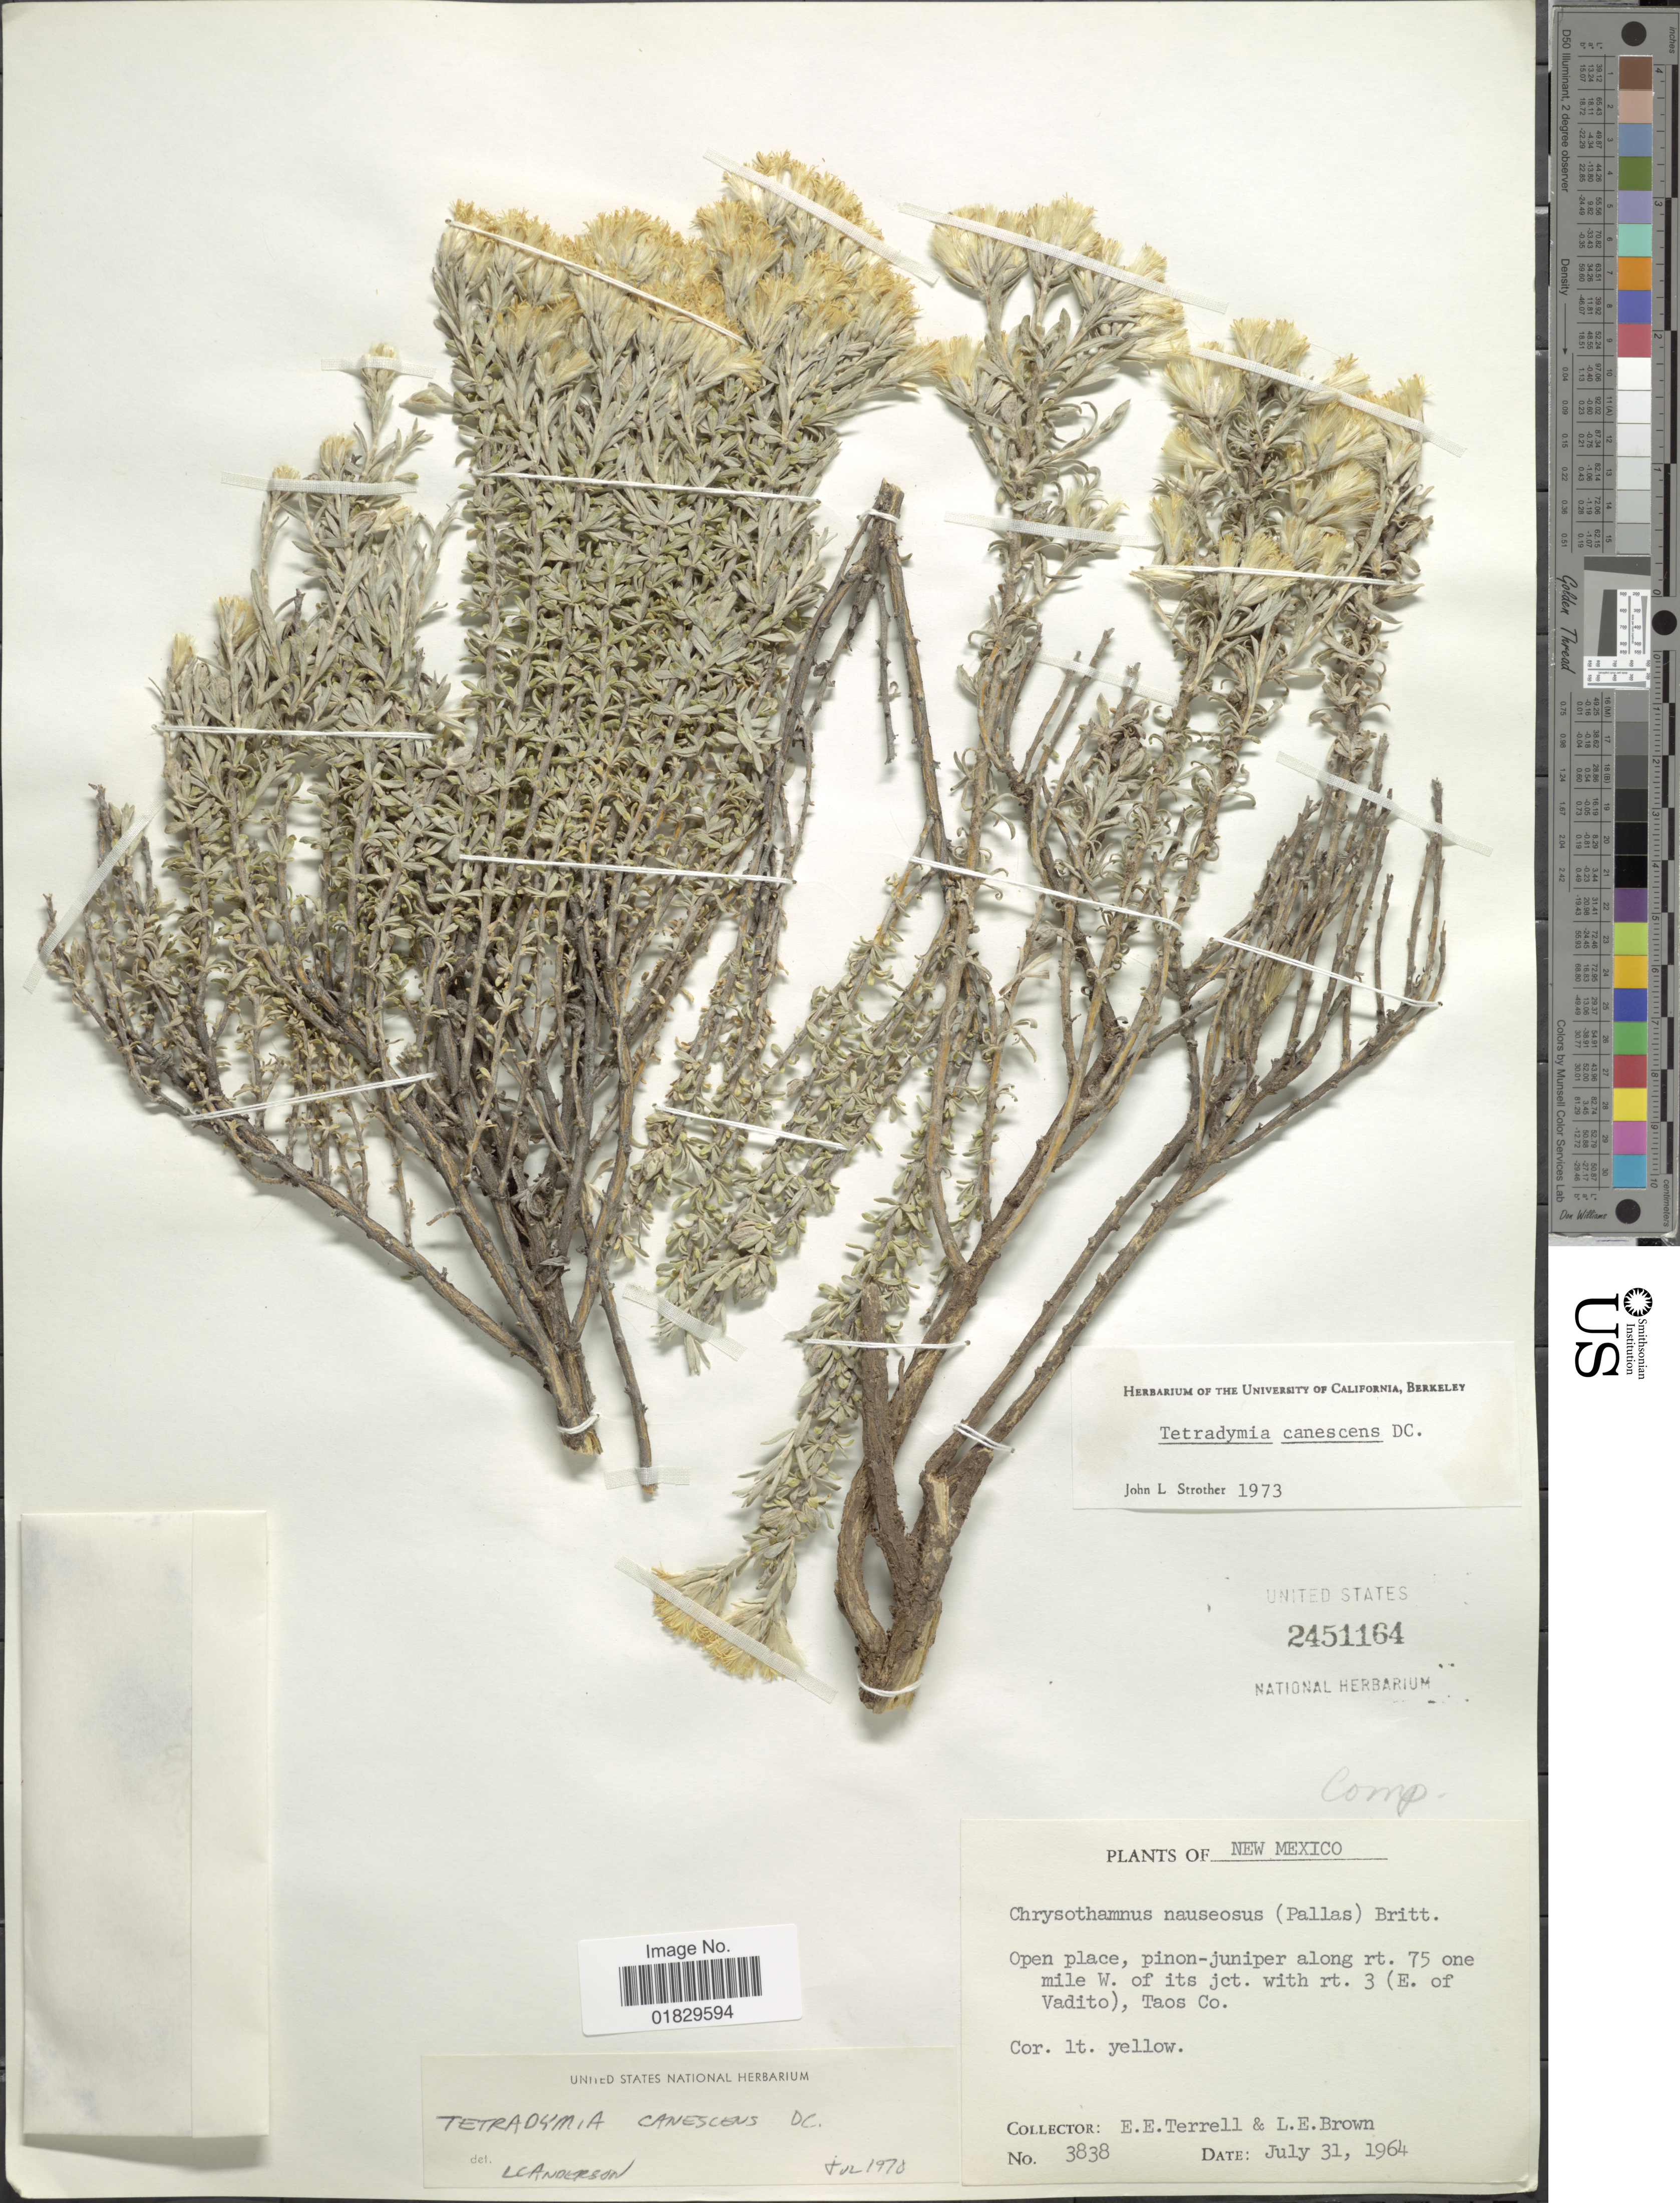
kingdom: Plantae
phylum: Tracheophyta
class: Magnoliopsida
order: Asterales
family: Asteraceae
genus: Tetradymia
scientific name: Tetradymia canescens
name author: DC.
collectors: E. E. Terrell & L. E. Brown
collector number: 3838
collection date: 1964-07-31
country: United States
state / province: New Mexico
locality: Open place, pinon-juniper along rt. 75 one mile W. of its jct. with rt. 3 (E. of Vadito), Taos Co.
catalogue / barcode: US 2451164